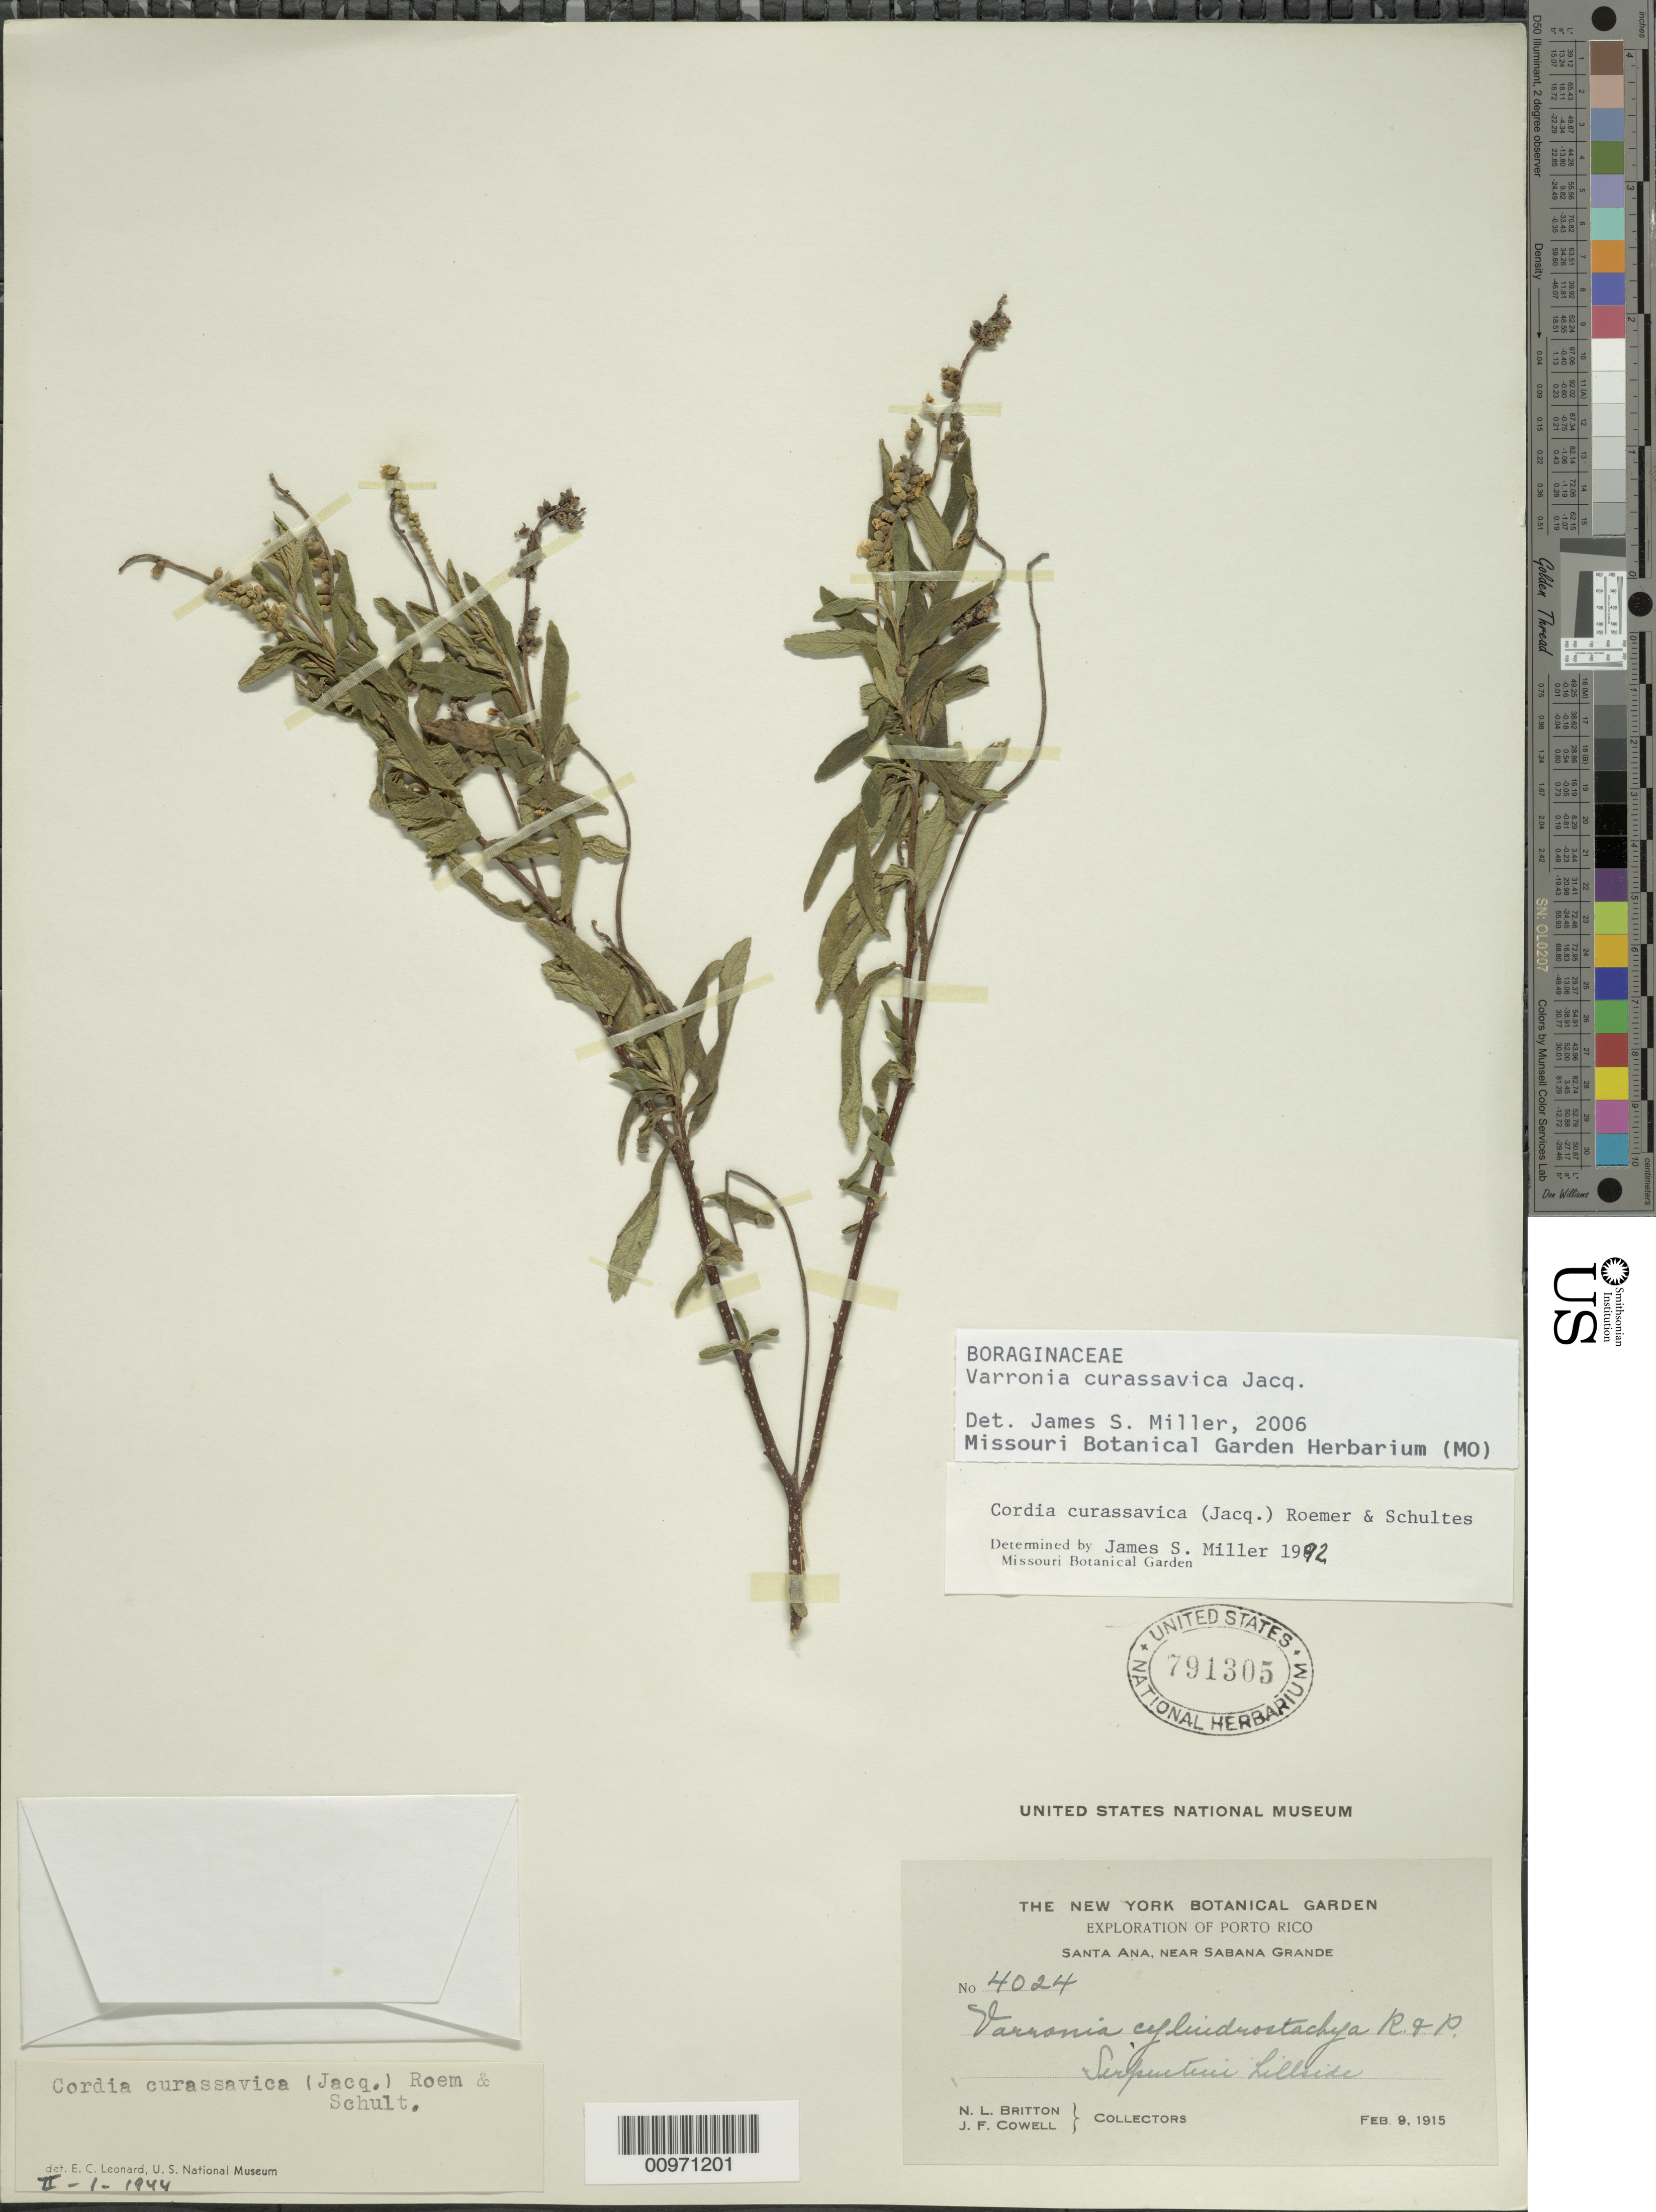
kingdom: Plantae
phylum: Tracheophyta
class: Magnoliopsida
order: Boraginales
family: Cordiaceae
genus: Varronia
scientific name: Varronia curassavica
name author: Jacq.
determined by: Miller, James S., (MO), Missouri Botanical Garden (UNITED STATES)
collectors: N. Britton & J. F. Cowell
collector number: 4024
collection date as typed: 09 Feb 1915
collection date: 1915-02-09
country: Puerto Rico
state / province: Sabana Grande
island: Puerto Rico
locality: Santa Ana, near Sabana Grande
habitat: Serpentine hillside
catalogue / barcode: US 791305